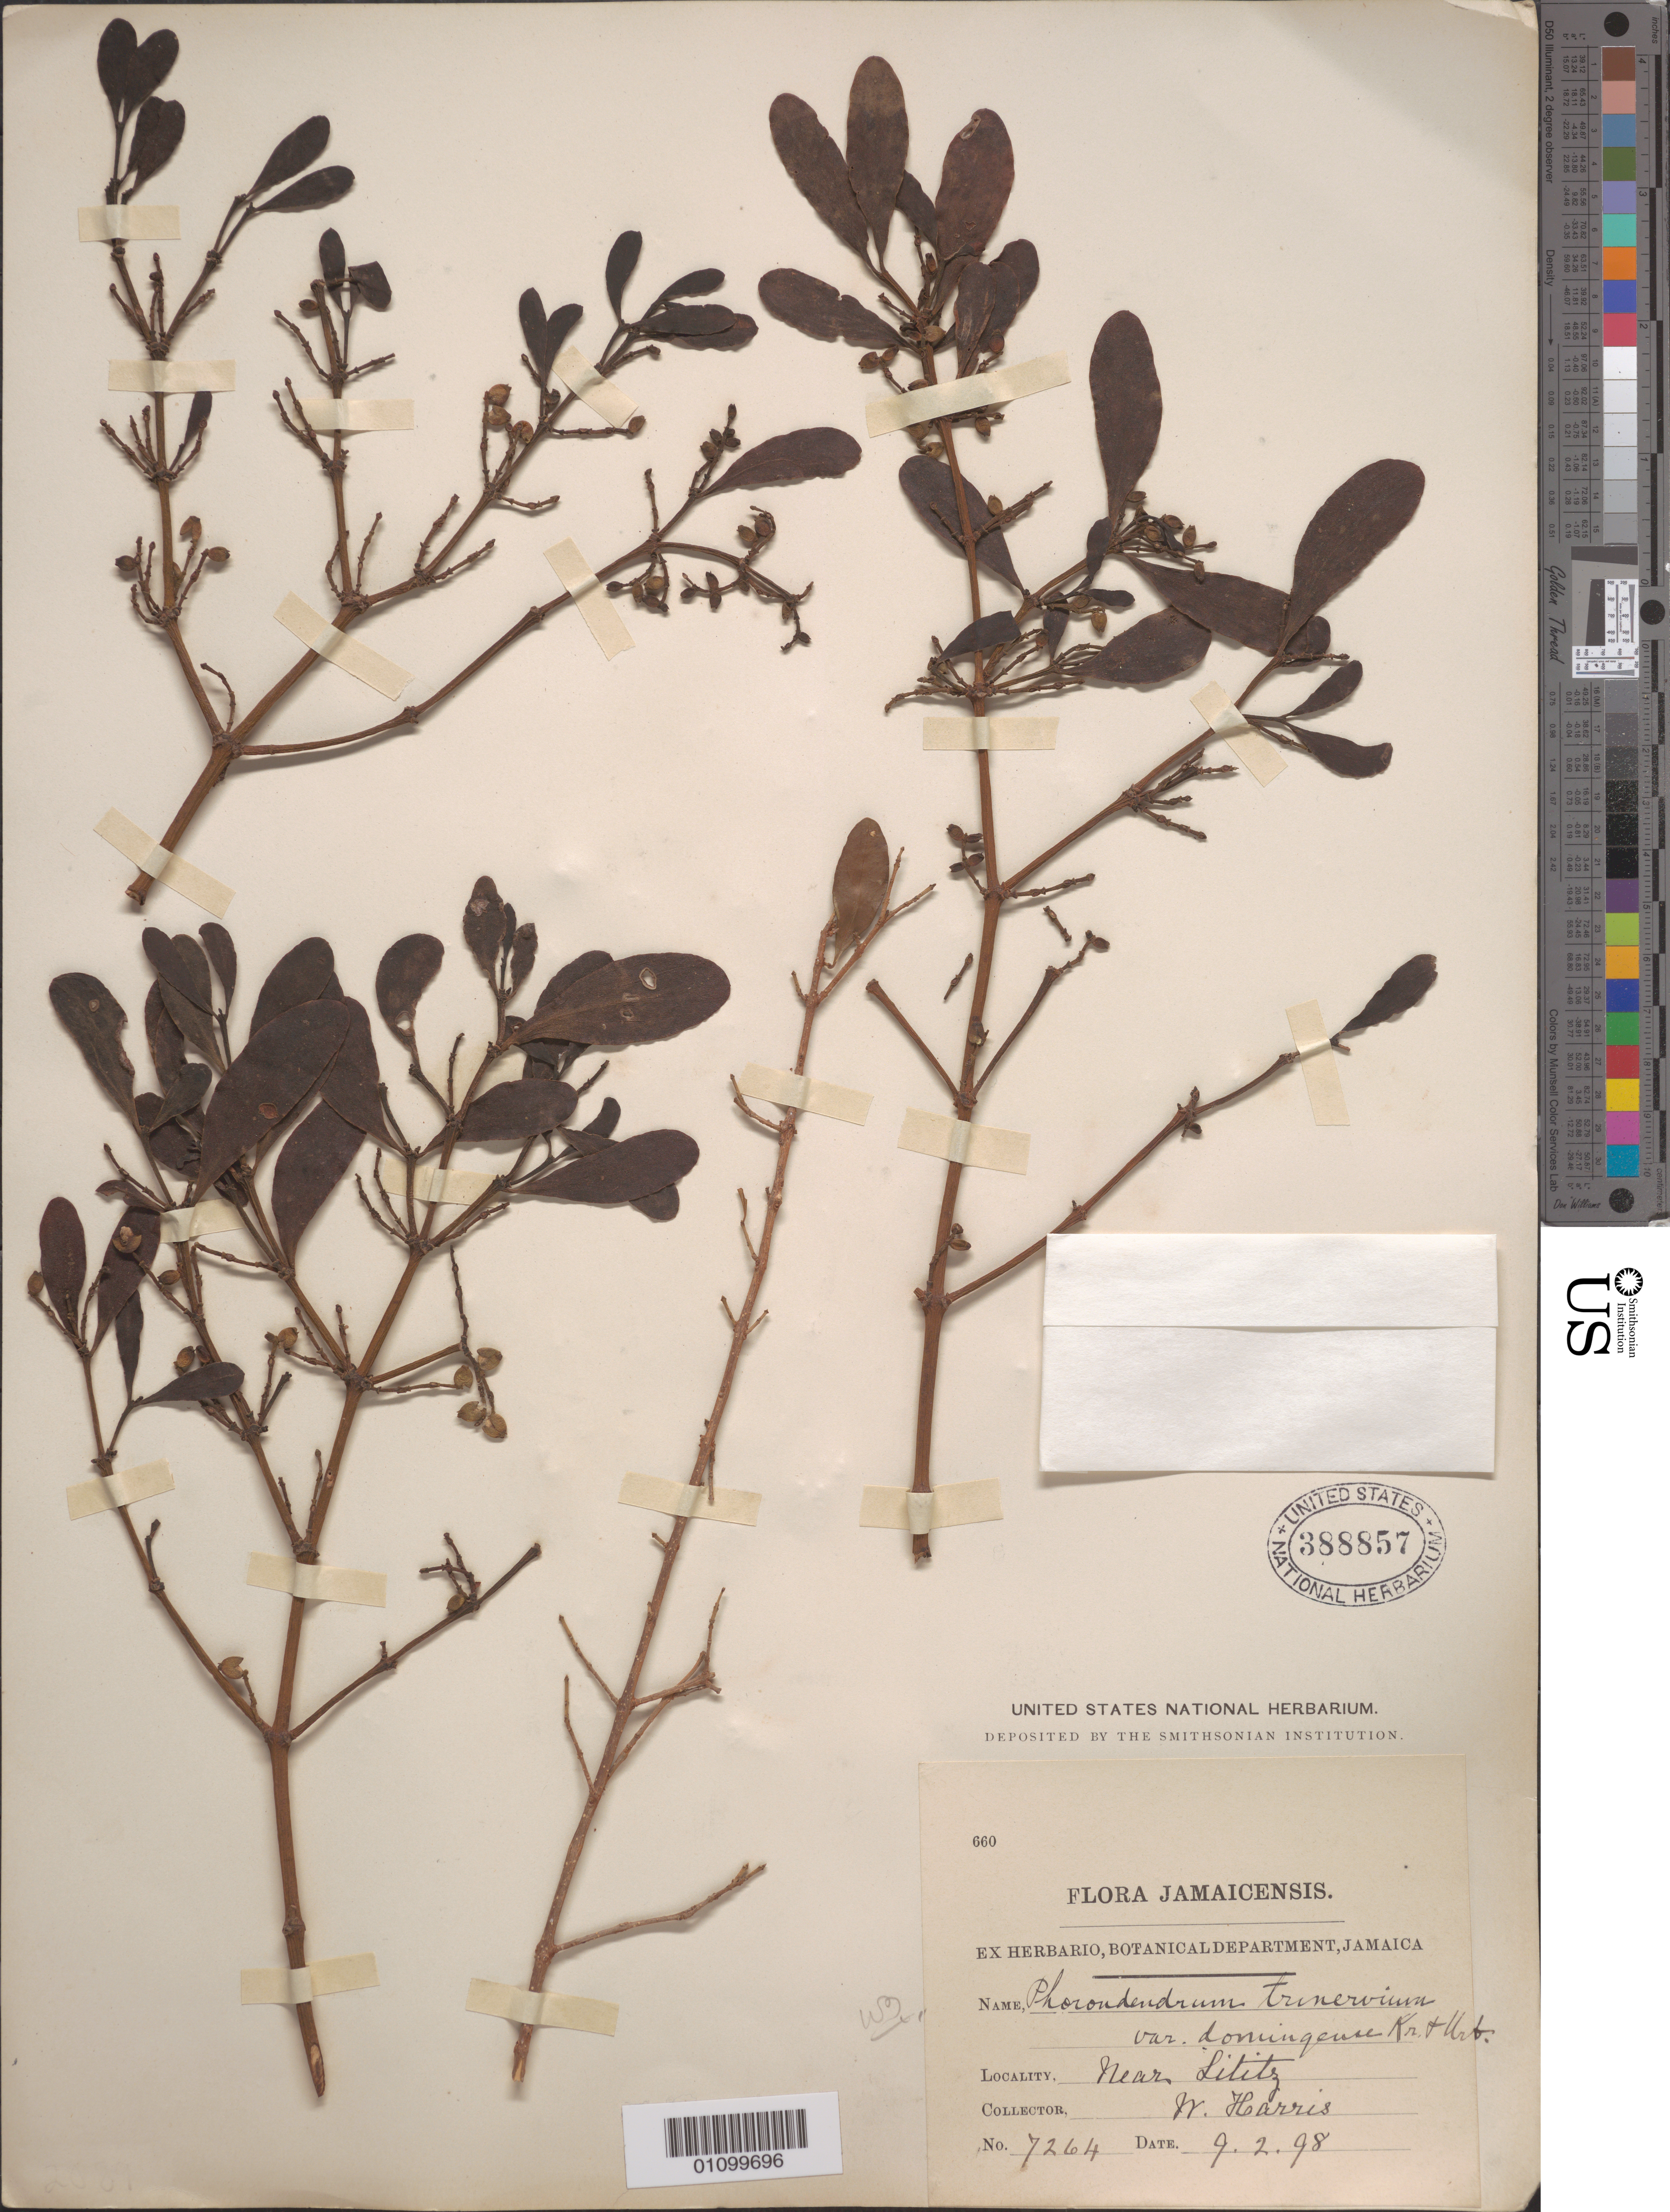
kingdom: Plantae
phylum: Tracheophyta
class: Magnoliopsida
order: Santalales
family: Viscaceae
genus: Phoradendron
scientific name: Phoradendron trinervium var. domingense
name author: (Ham.) Krug & Urb.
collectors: W. Harris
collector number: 7264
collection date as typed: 09 Feb 1898 or 02 Sep 1898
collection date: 1898-02-09 or 1898-09-02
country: Jamaica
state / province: Manchester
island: Jamaica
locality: Near Lilitz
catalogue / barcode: US 388857